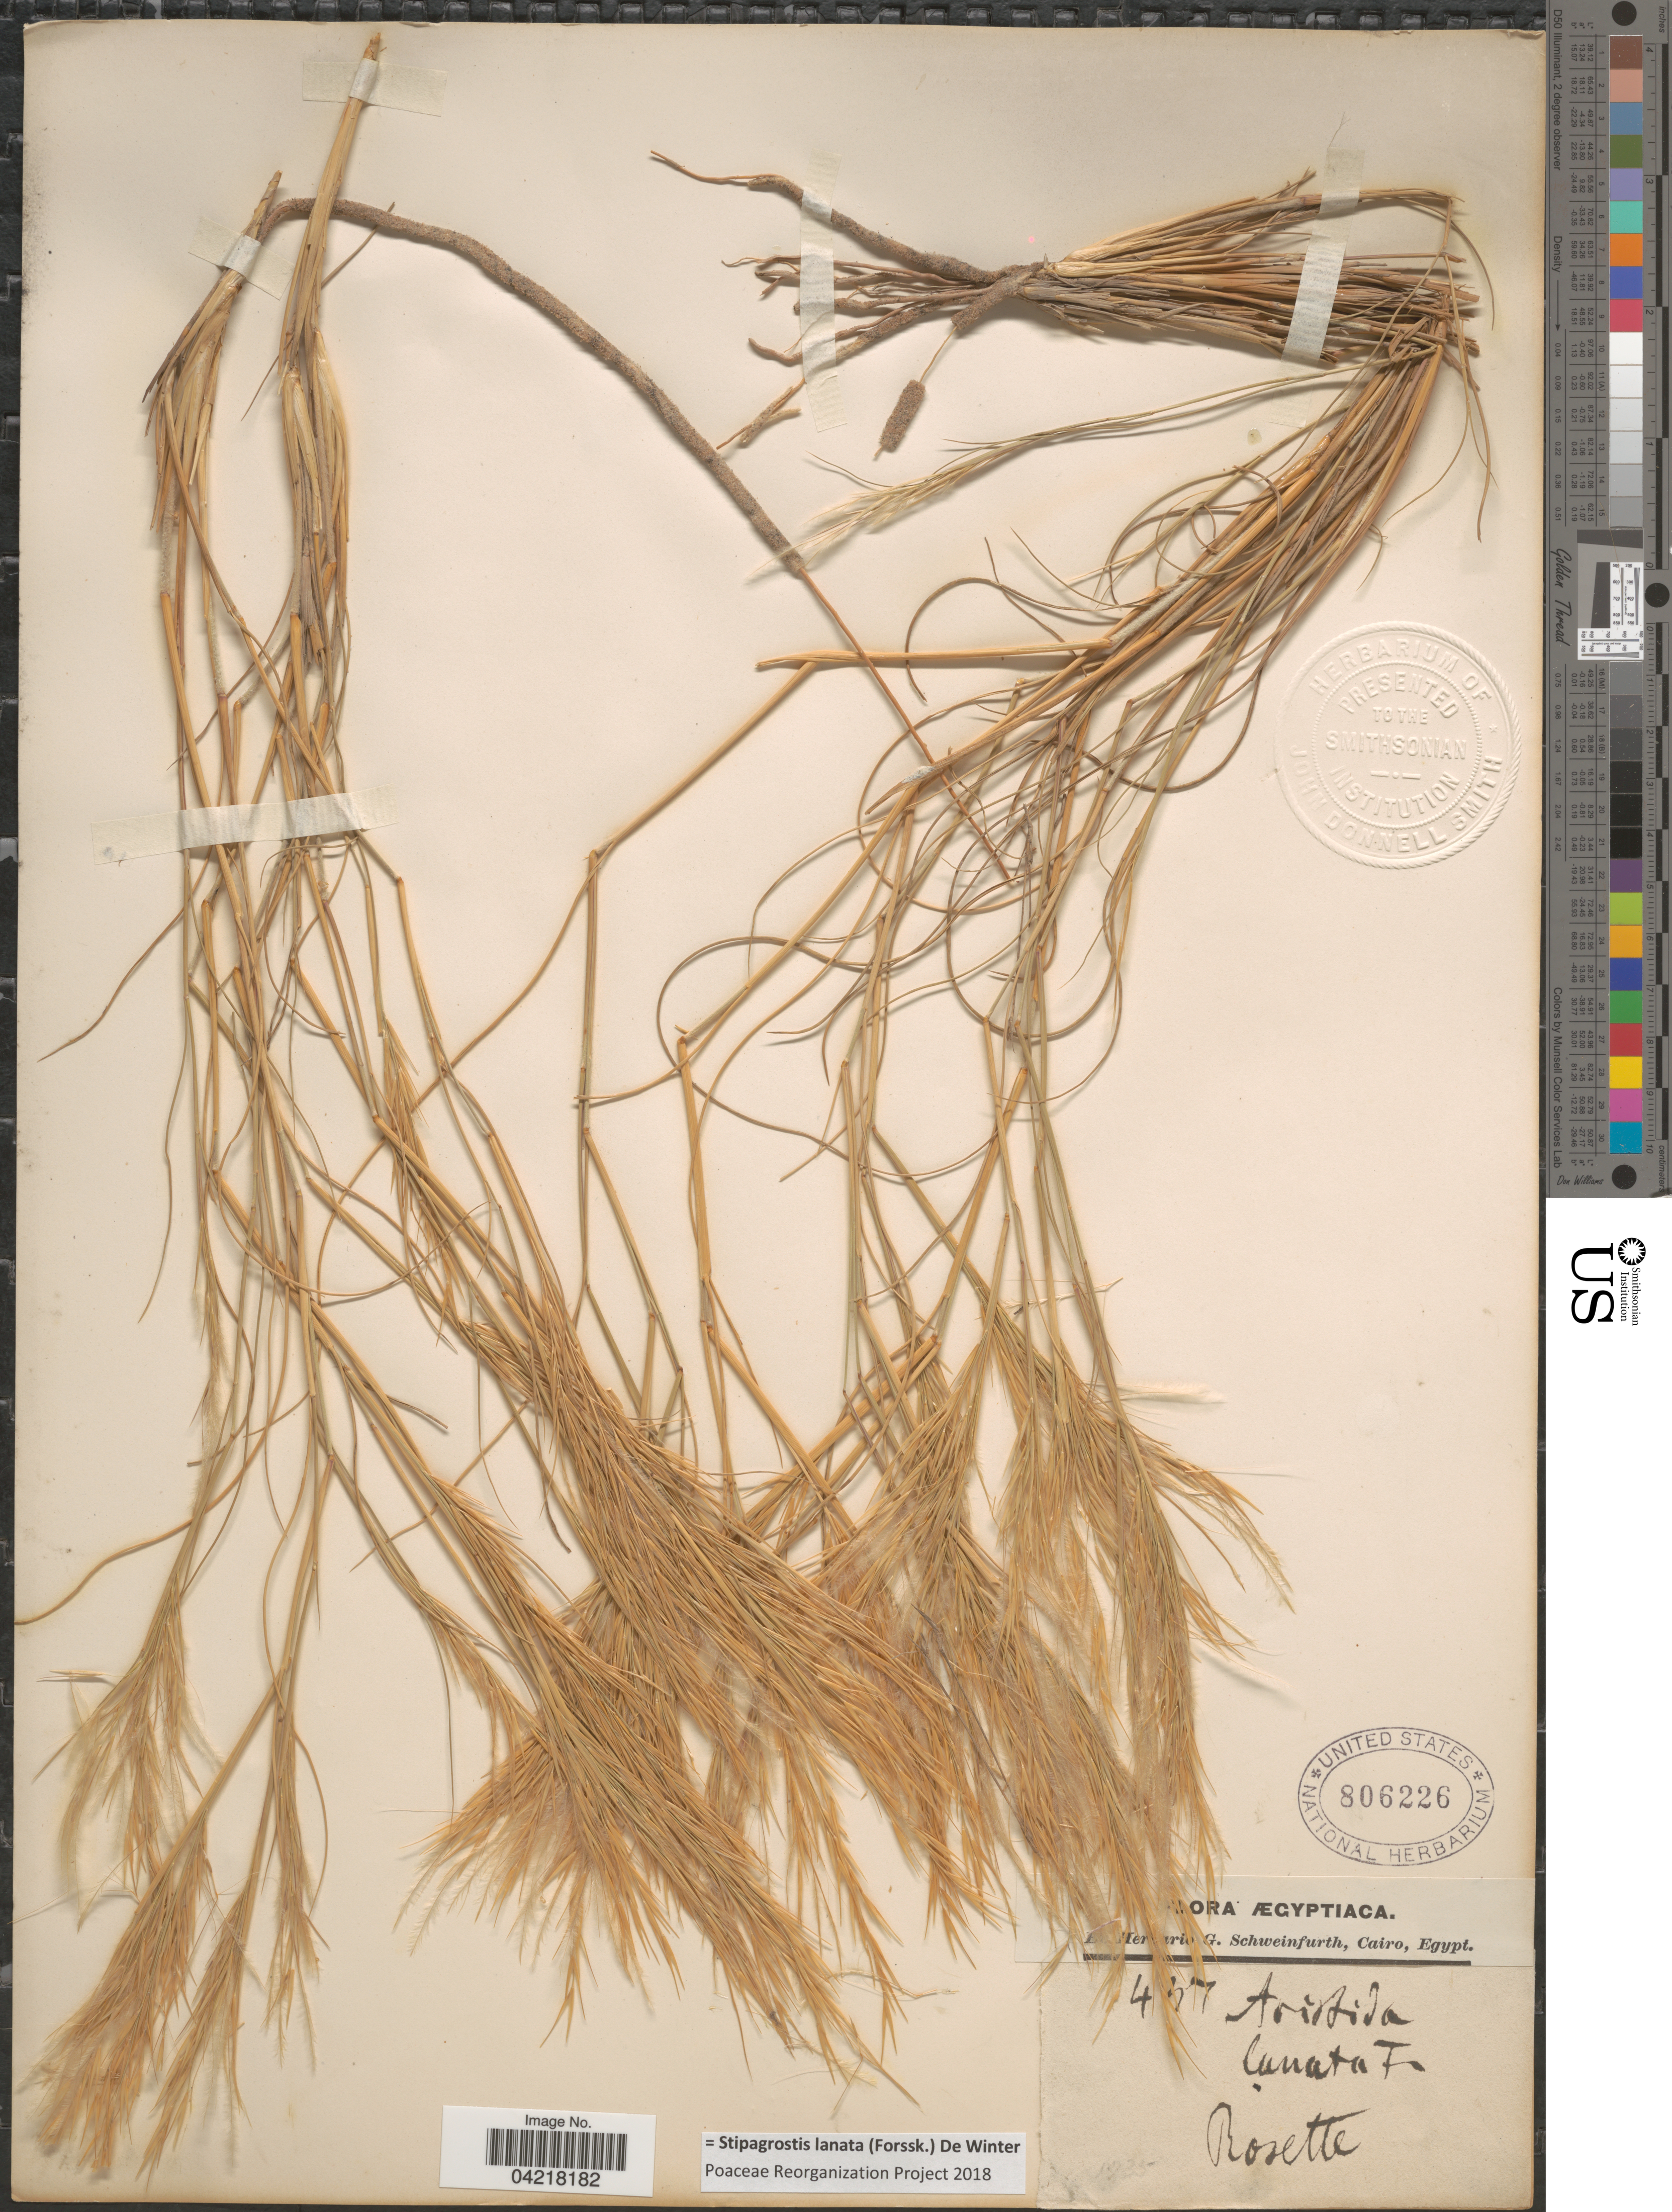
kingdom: Plantae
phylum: Tracheophyta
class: Liliopsida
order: Poales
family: Poaceae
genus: Stipagrostis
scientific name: Stipagrostis lanata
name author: (Forssk.) De Winter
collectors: -. Rosette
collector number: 457*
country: Egypt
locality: Ægyptica.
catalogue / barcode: US 806226